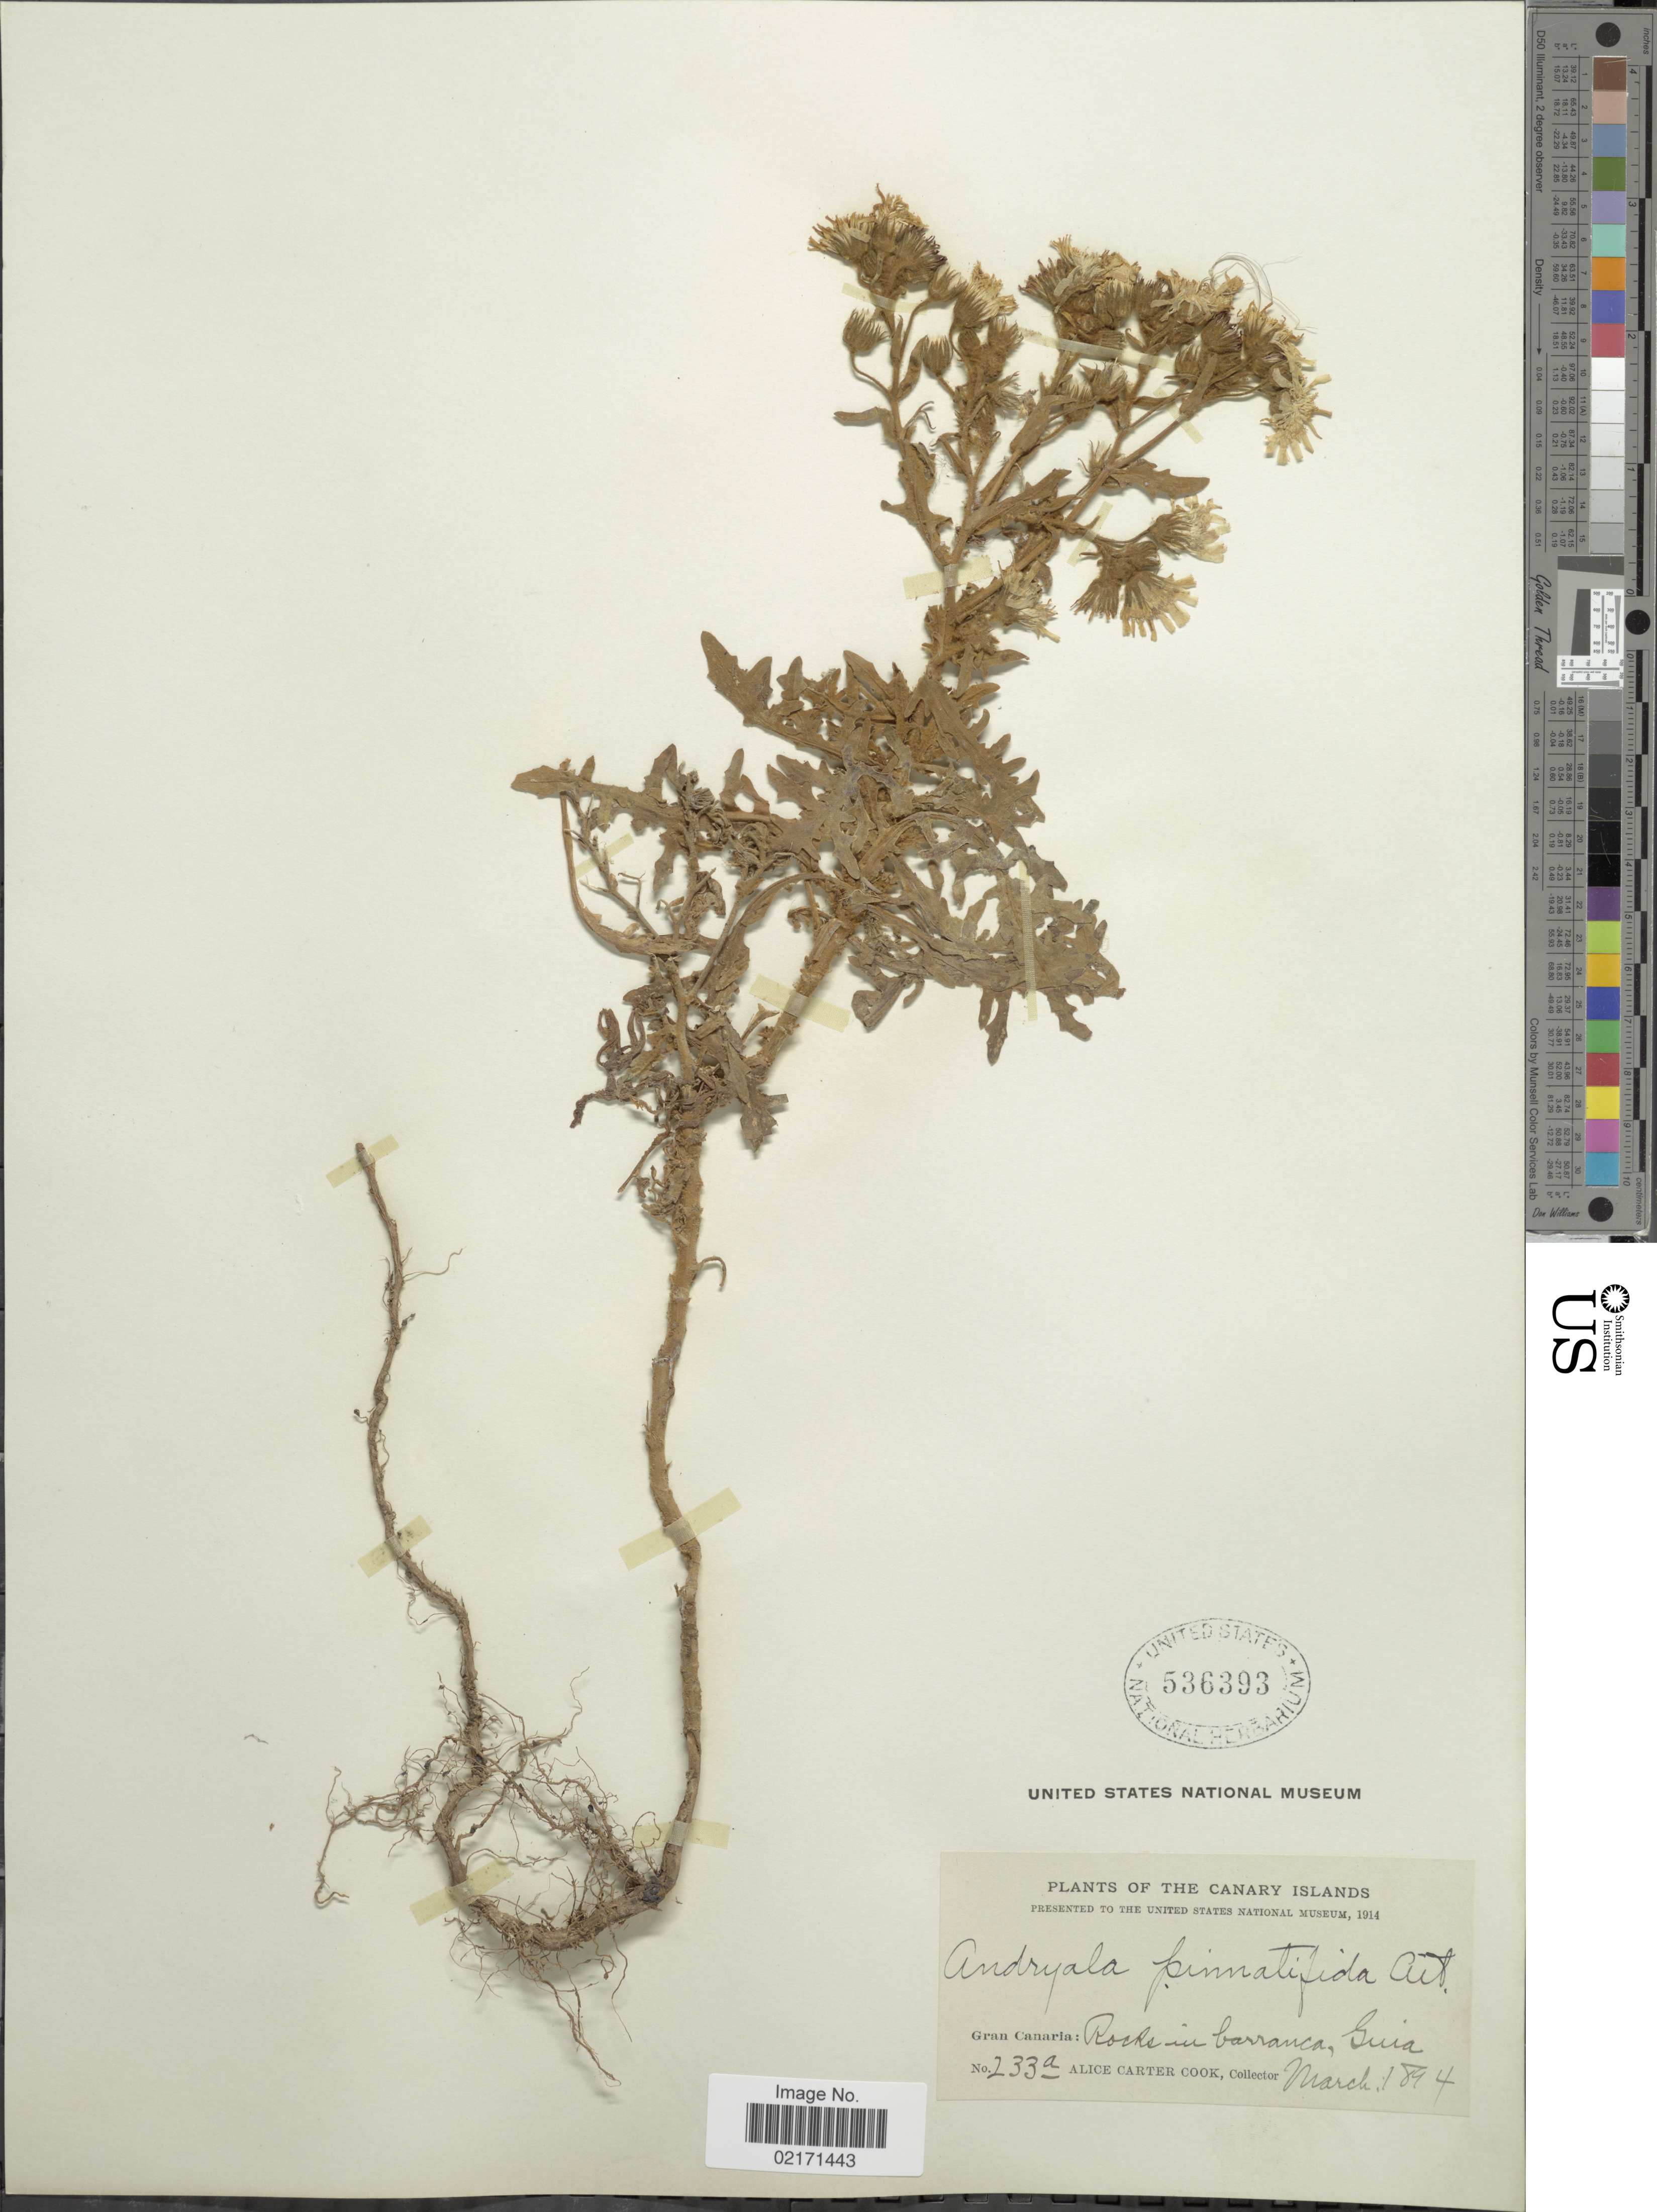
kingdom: Plantae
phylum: Tracheophyta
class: Magnoliopsida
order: Asterales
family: Asteraceae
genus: Andryala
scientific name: Andryala pinnatifida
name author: Aiton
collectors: Alice C. Cook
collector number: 233a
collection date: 1894-03-01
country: Spain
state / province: Canarias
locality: Canary Island, Gran Canaria: Guia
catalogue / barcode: US 536393